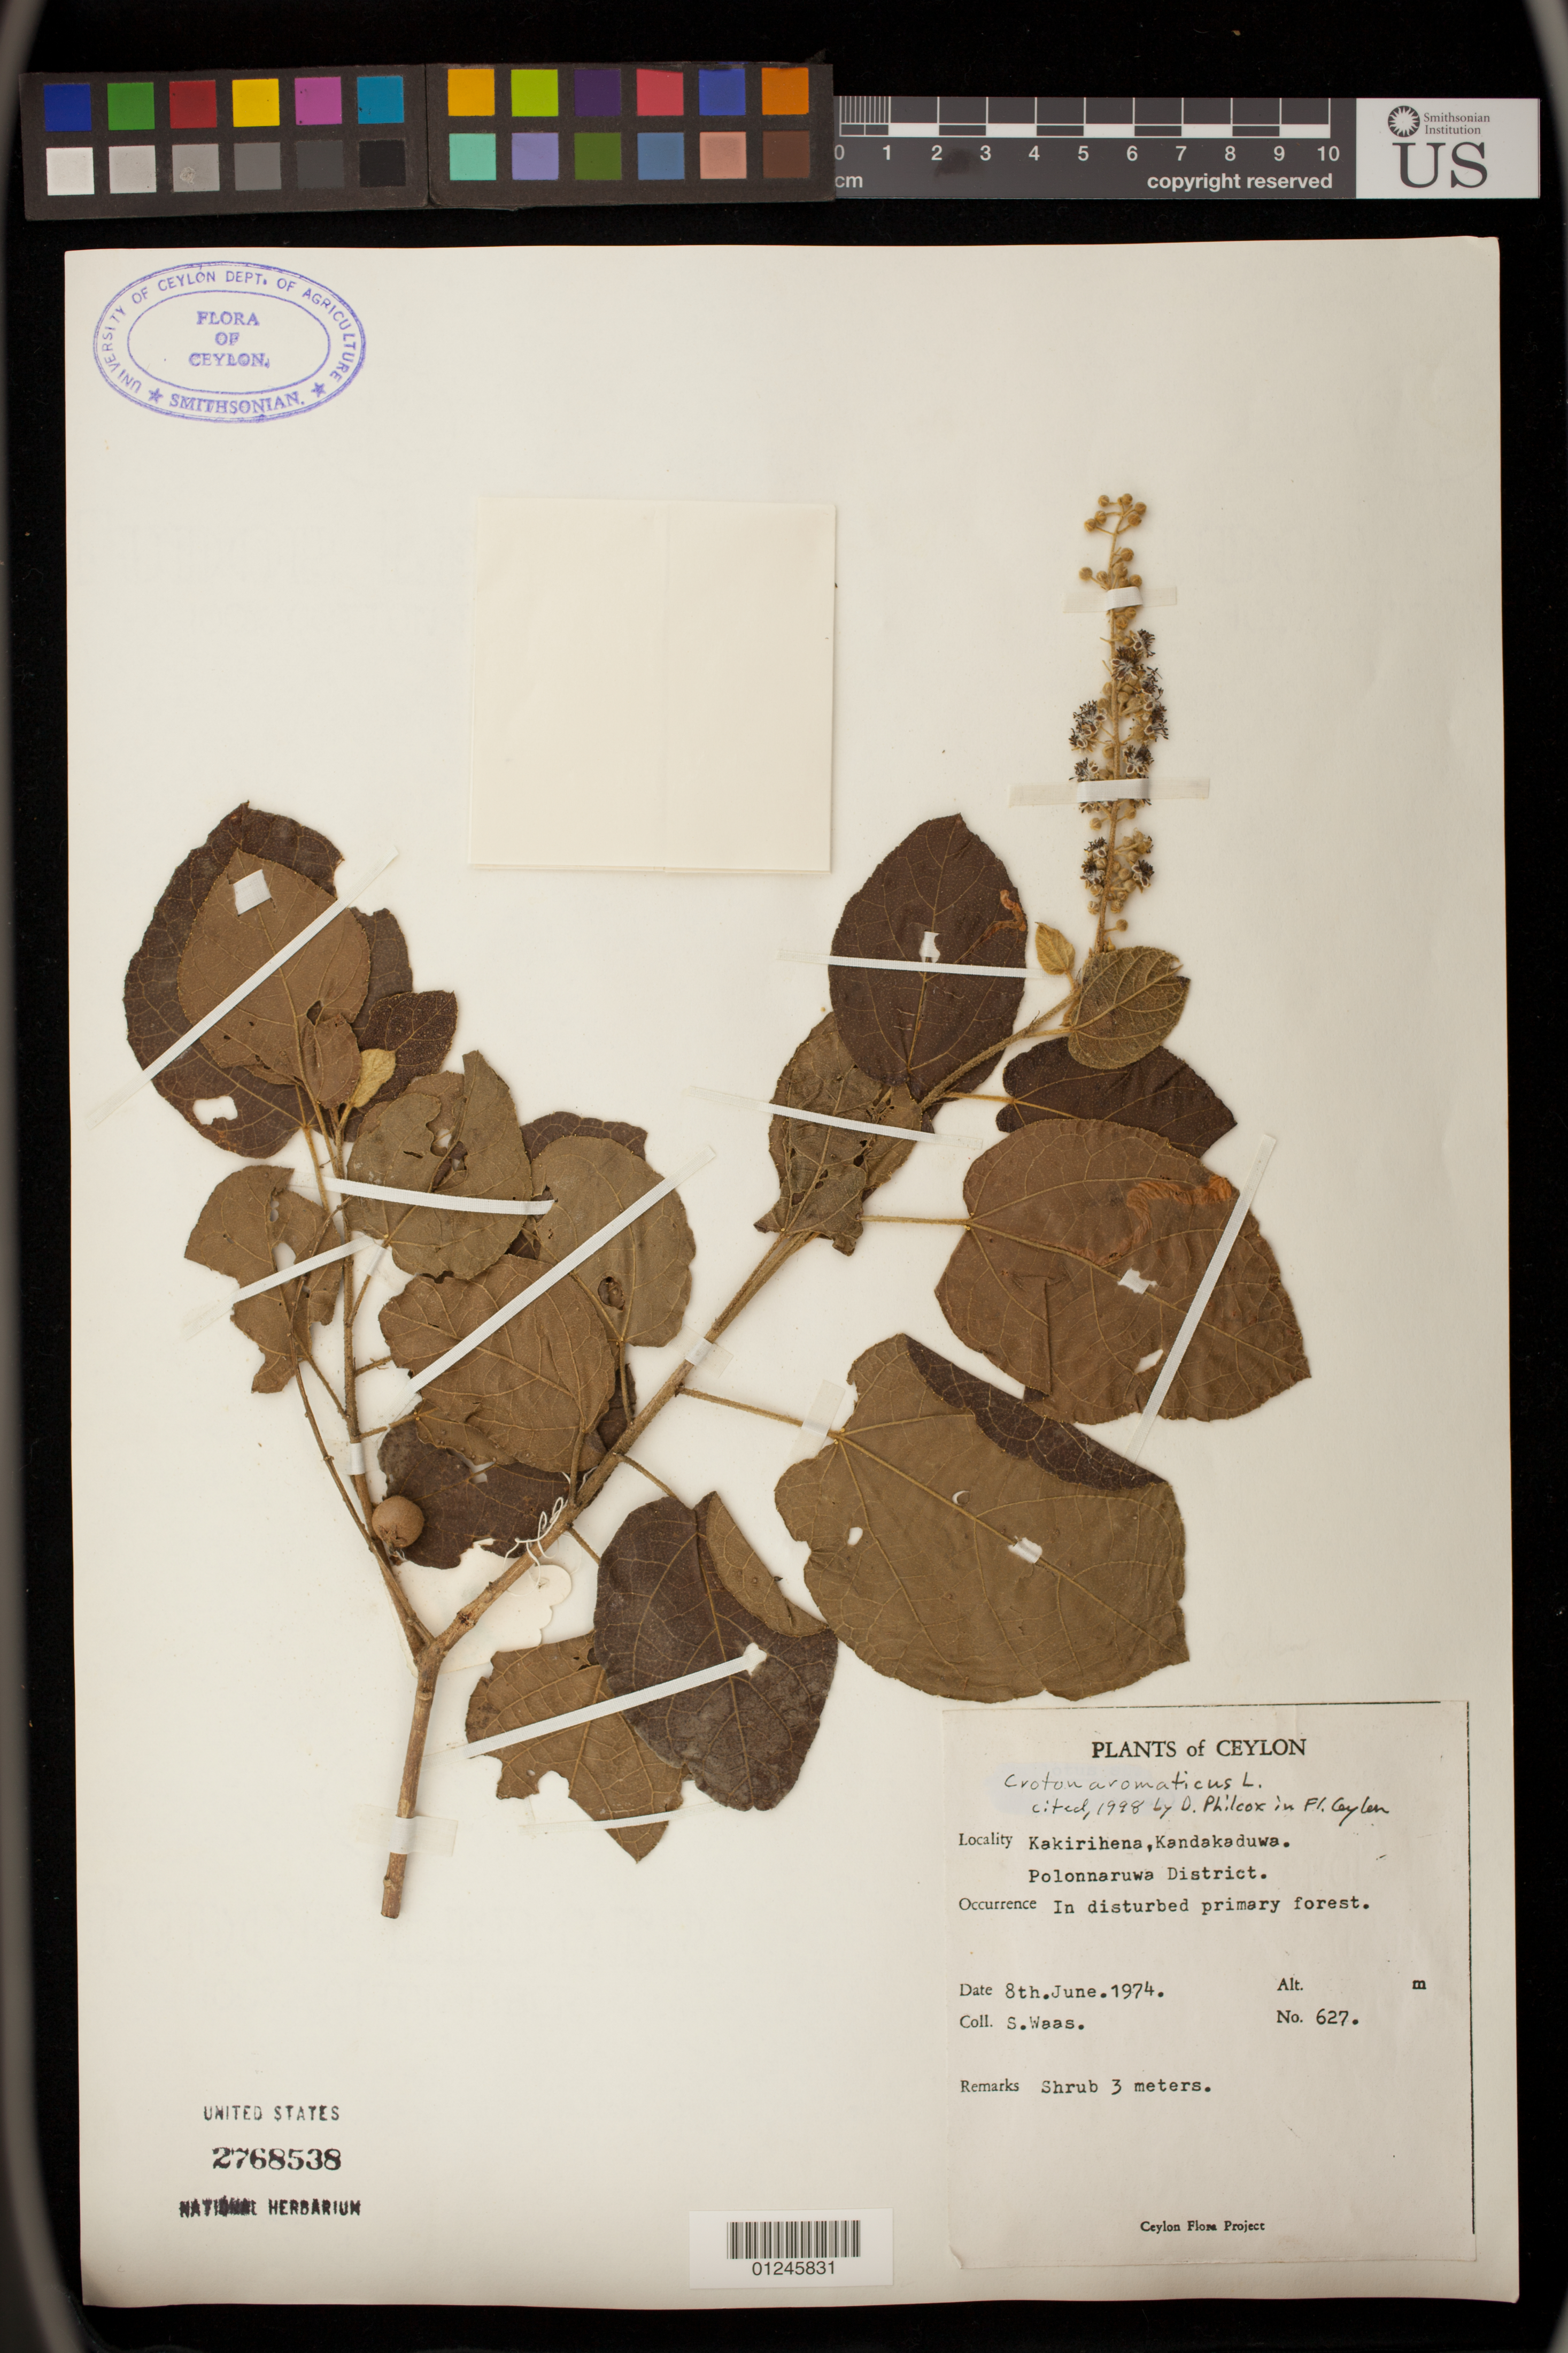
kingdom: Plantae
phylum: Tracheophyta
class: Magnoliopsida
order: Malpighiales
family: Euphorbiaceae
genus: Croton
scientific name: Croton aromaticus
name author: L.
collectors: S. Waas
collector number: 627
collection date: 1974-06-08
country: Sri Lanka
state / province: North Central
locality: Kakirihena, Kandakaduwa.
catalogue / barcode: US 2768538